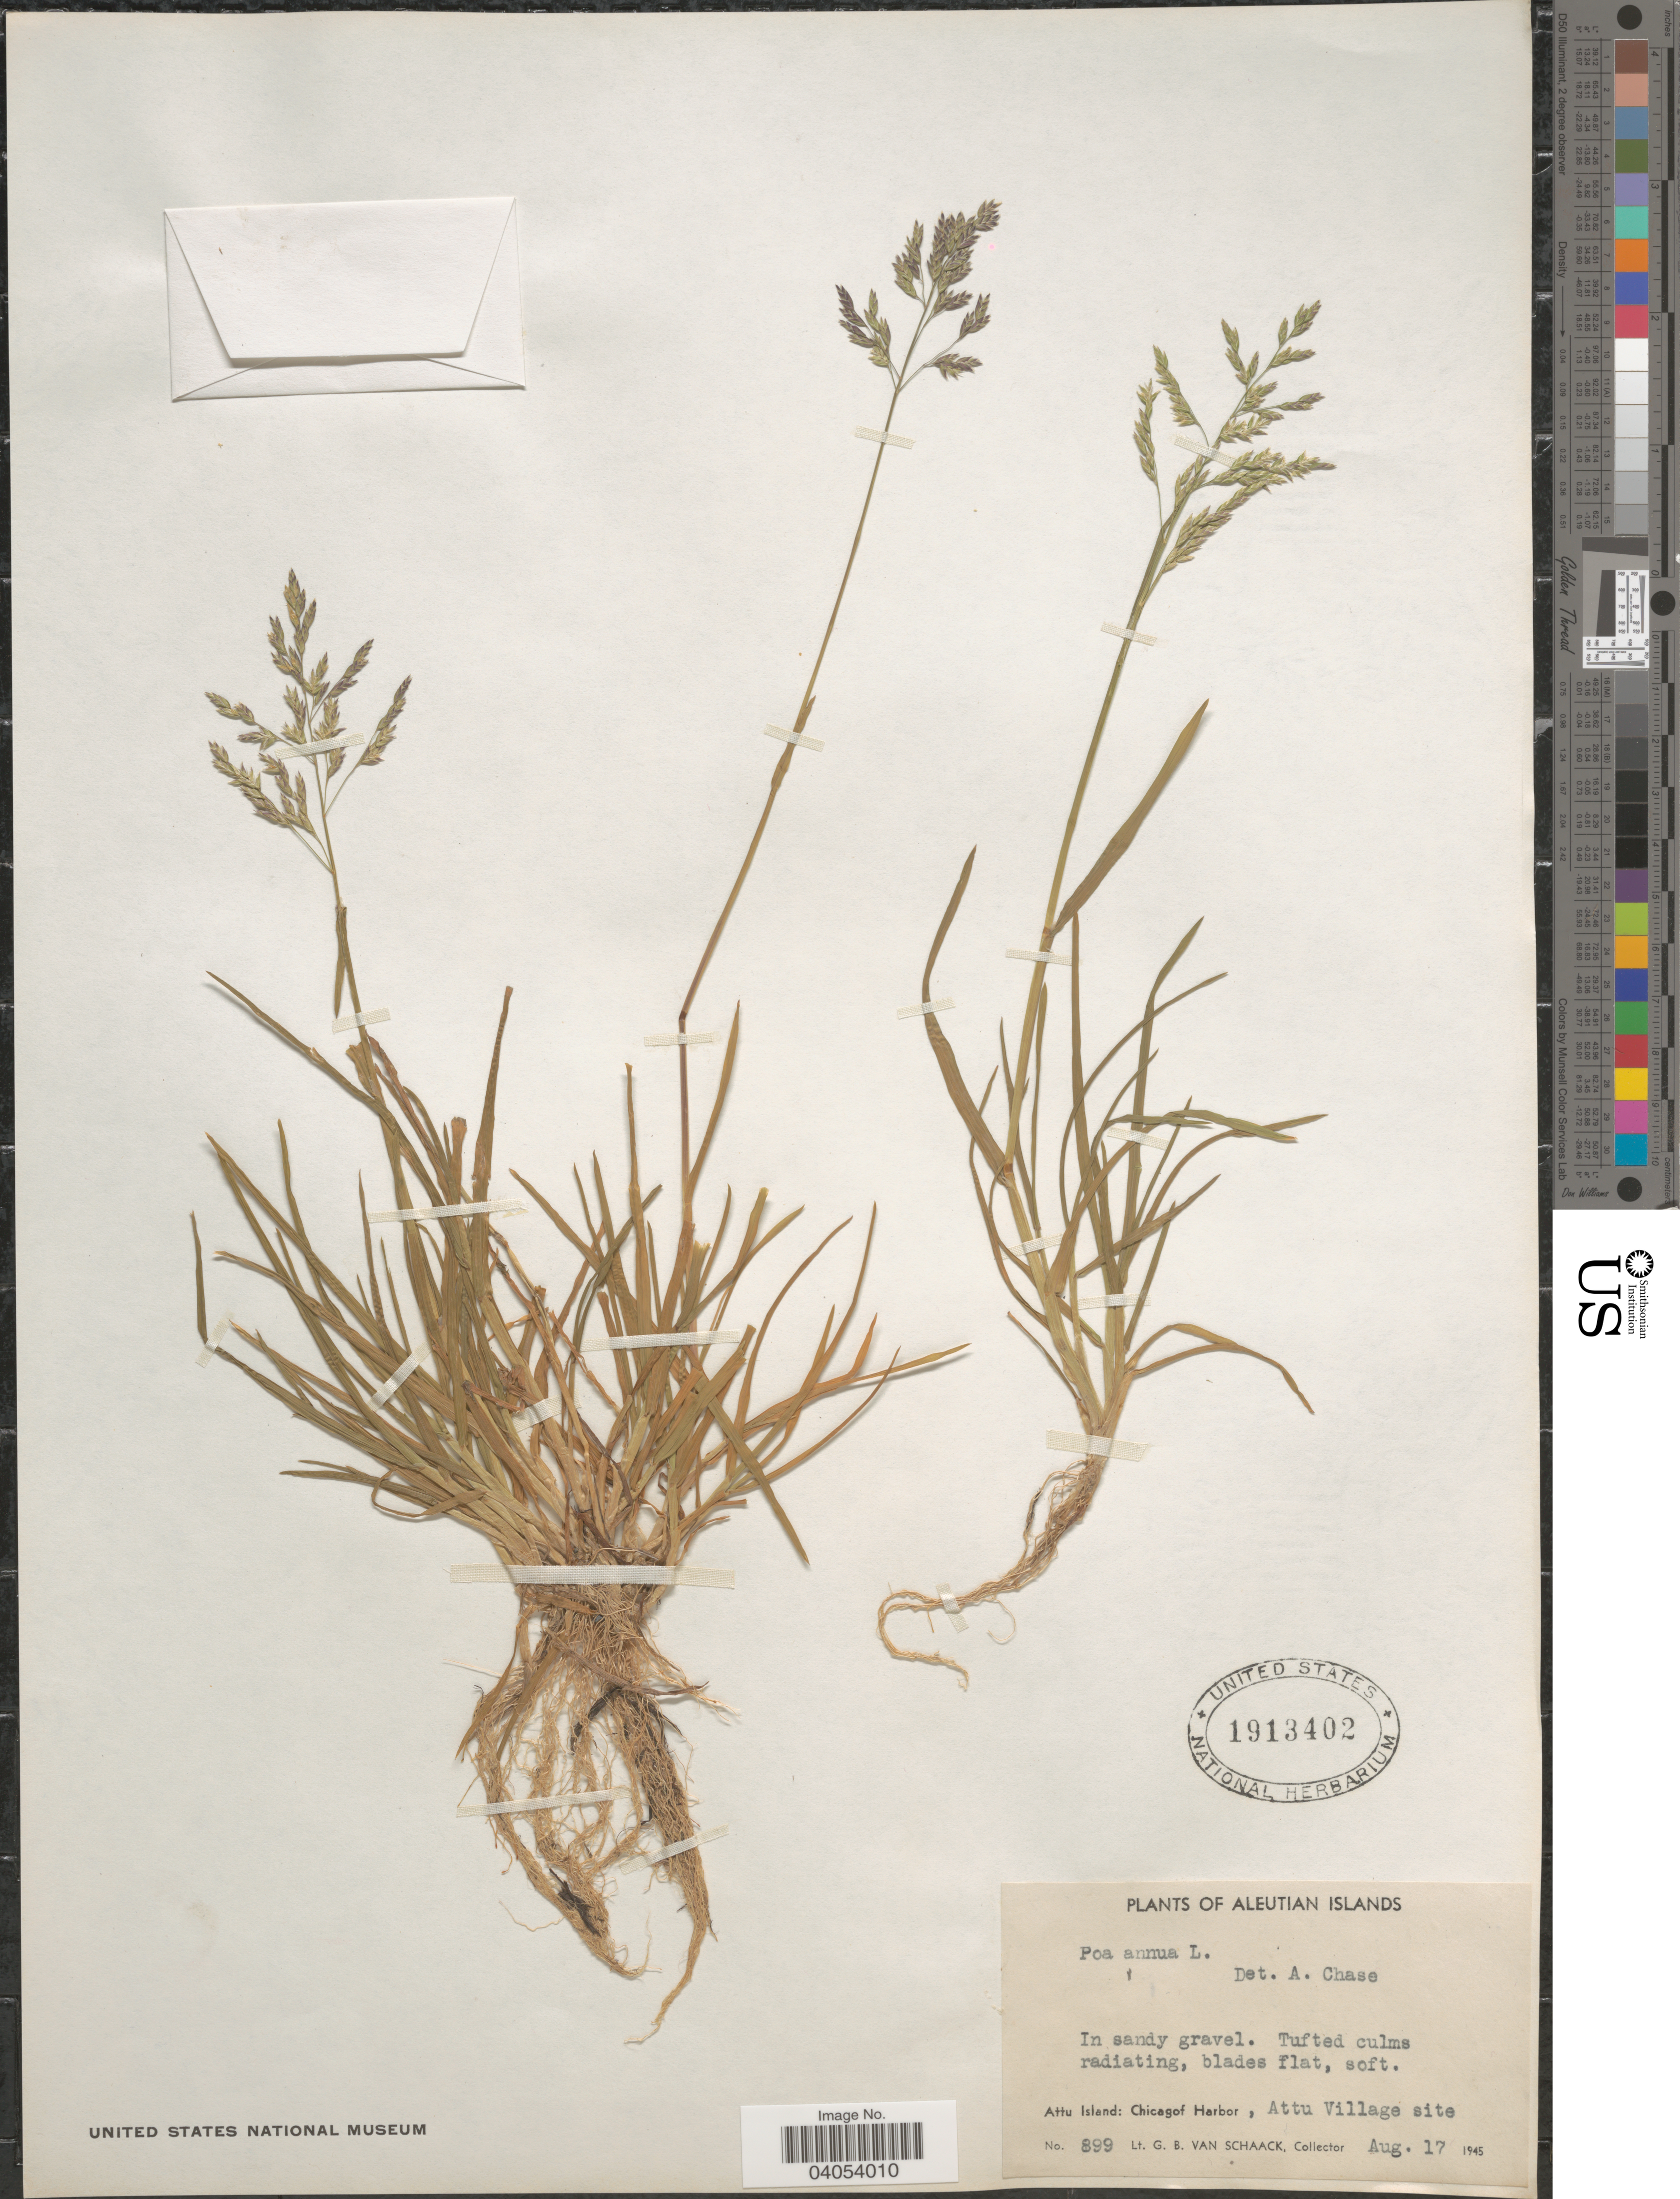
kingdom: Plantae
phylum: Tracheophyta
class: Liliopsida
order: Poales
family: Poaceae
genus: Poa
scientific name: Poa annua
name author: L.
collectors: G. Van Schaack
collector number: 899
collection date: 1945-08-17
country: United States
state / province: Alaska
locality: Aleutian Islands. Attu Island: Chicagof Harbor , Attu Village site.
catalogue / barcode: US 1913402